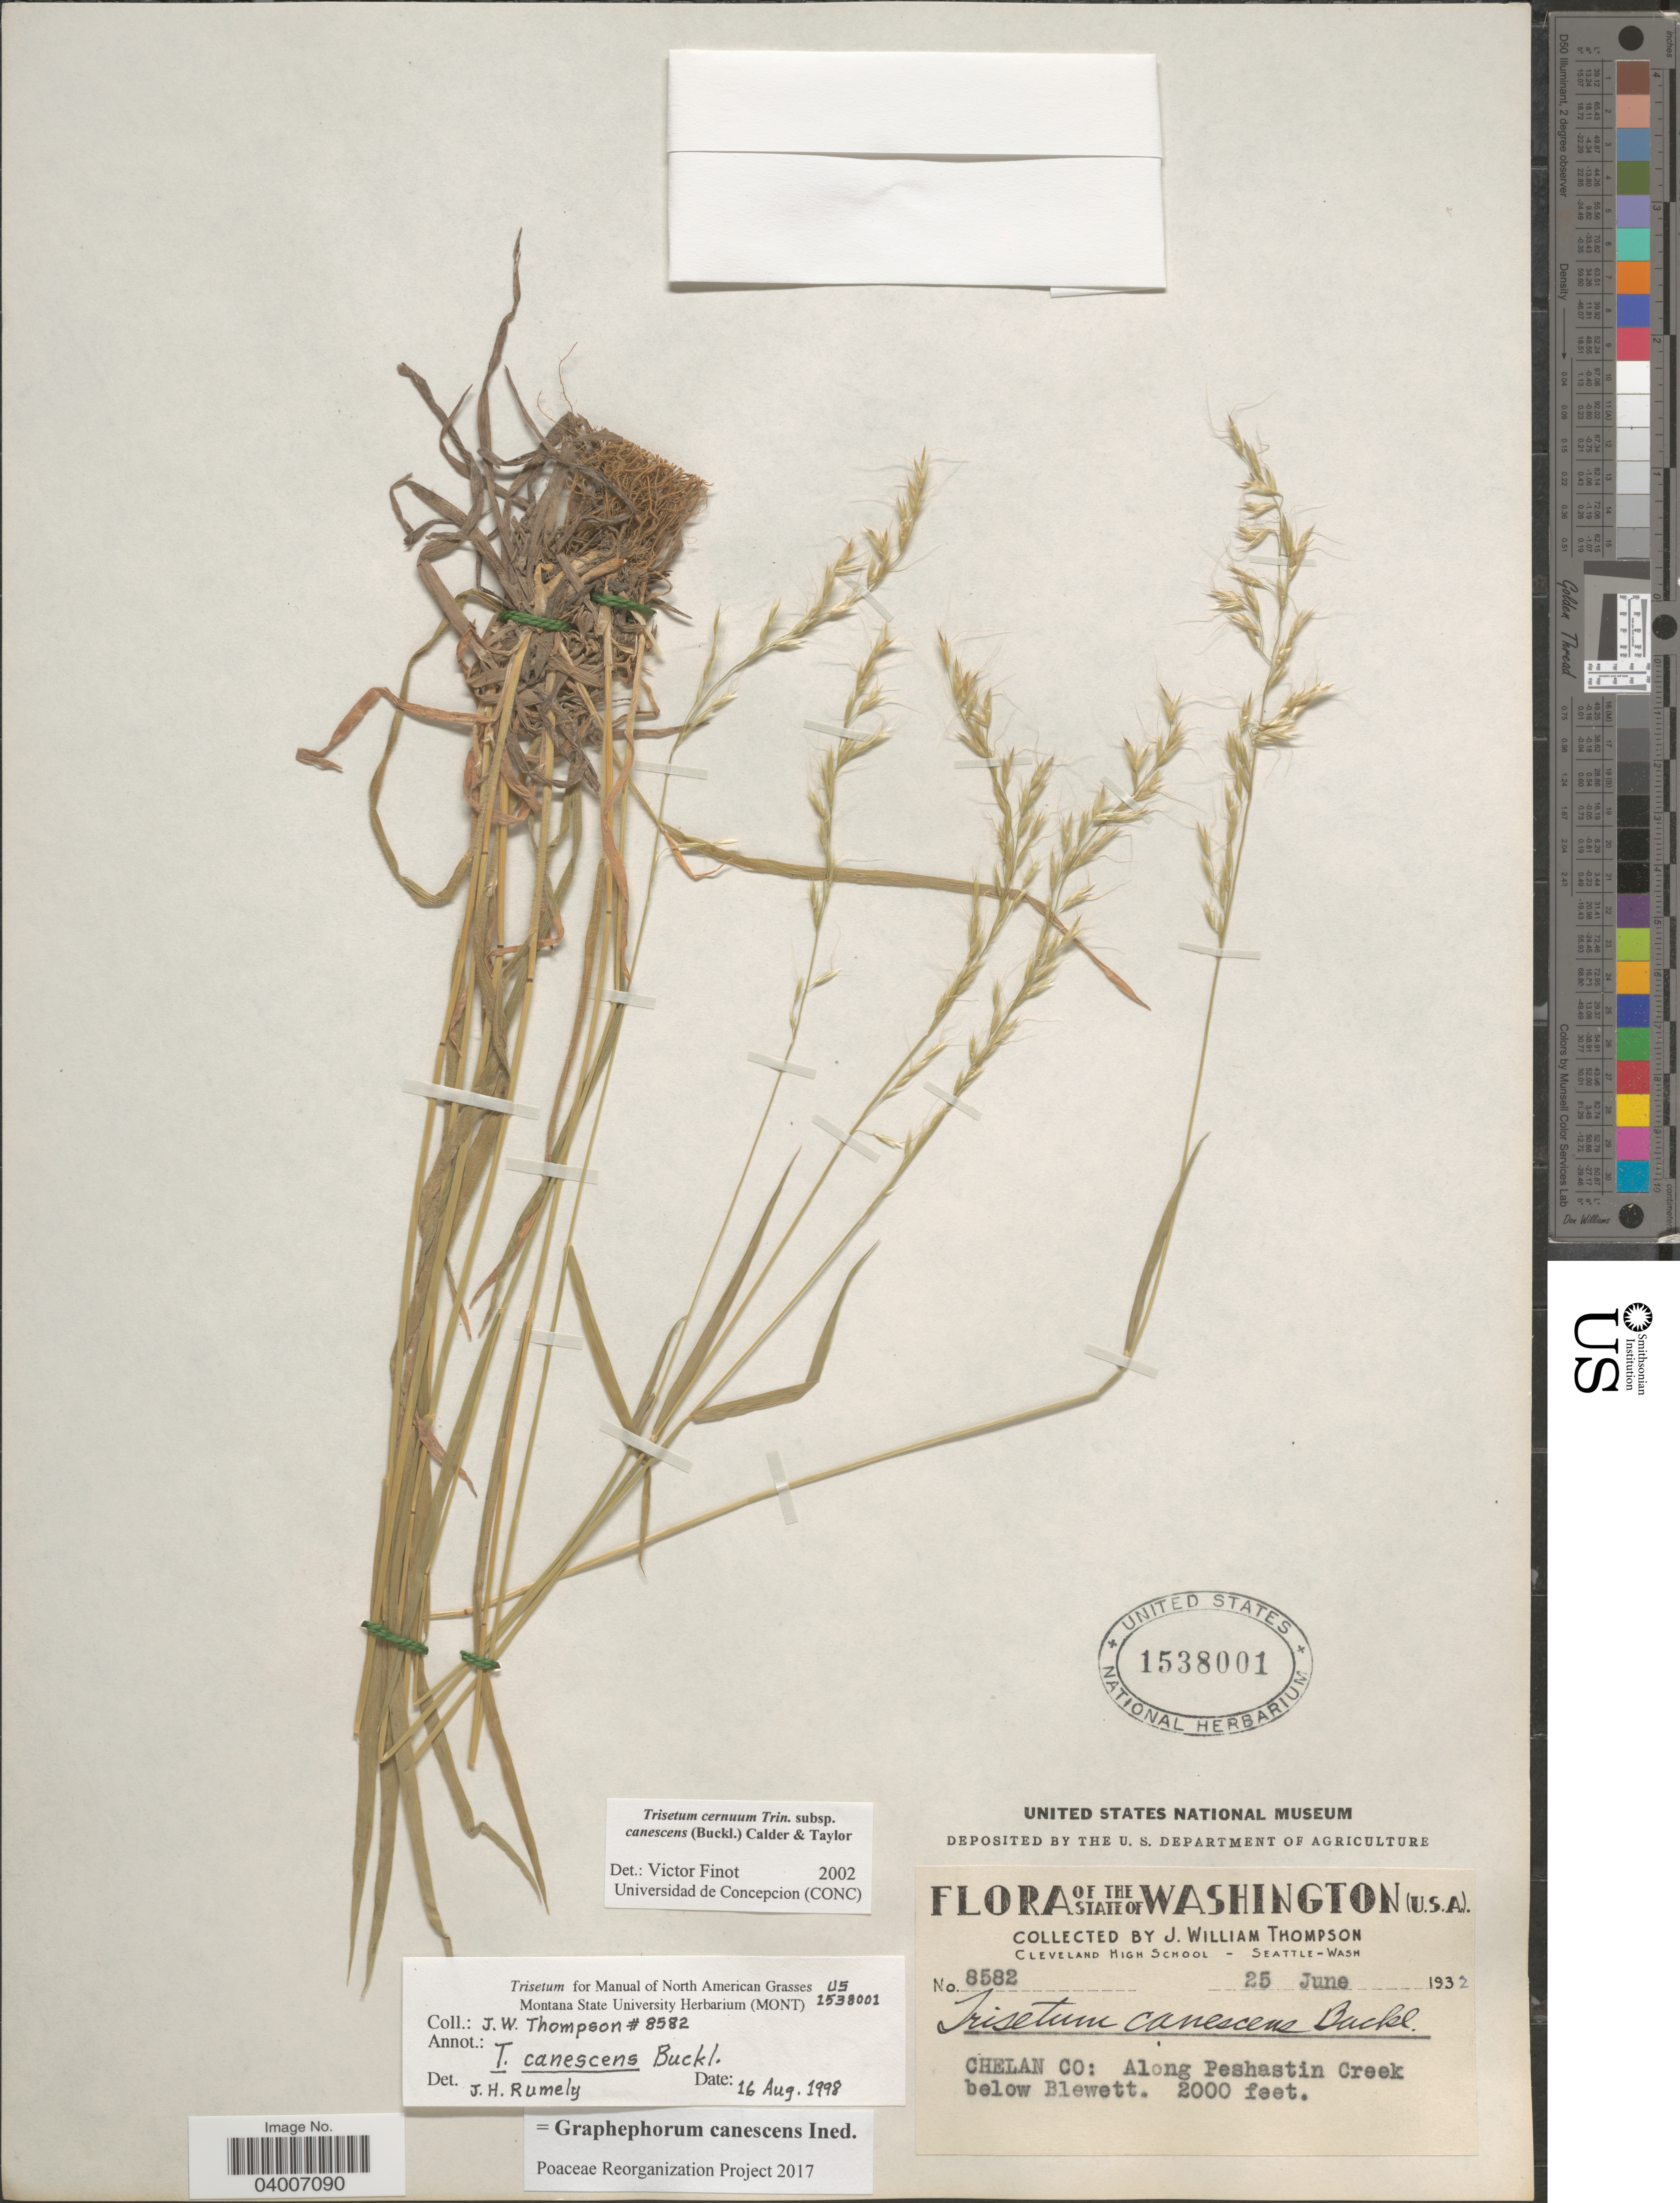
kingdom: Plantae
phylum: Tracheophyta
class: Liliopsida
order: Poales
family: Poaceae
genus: Graphephorum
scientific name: Graphephorum canescens ined.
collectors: J. W. Thompson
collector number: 8582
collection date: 1932-06-25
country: United States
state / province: Washington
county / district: Chelan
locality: Chelan Co: Along Peshastin Creek below Blewett.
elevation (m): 610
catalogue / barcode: US 1538001